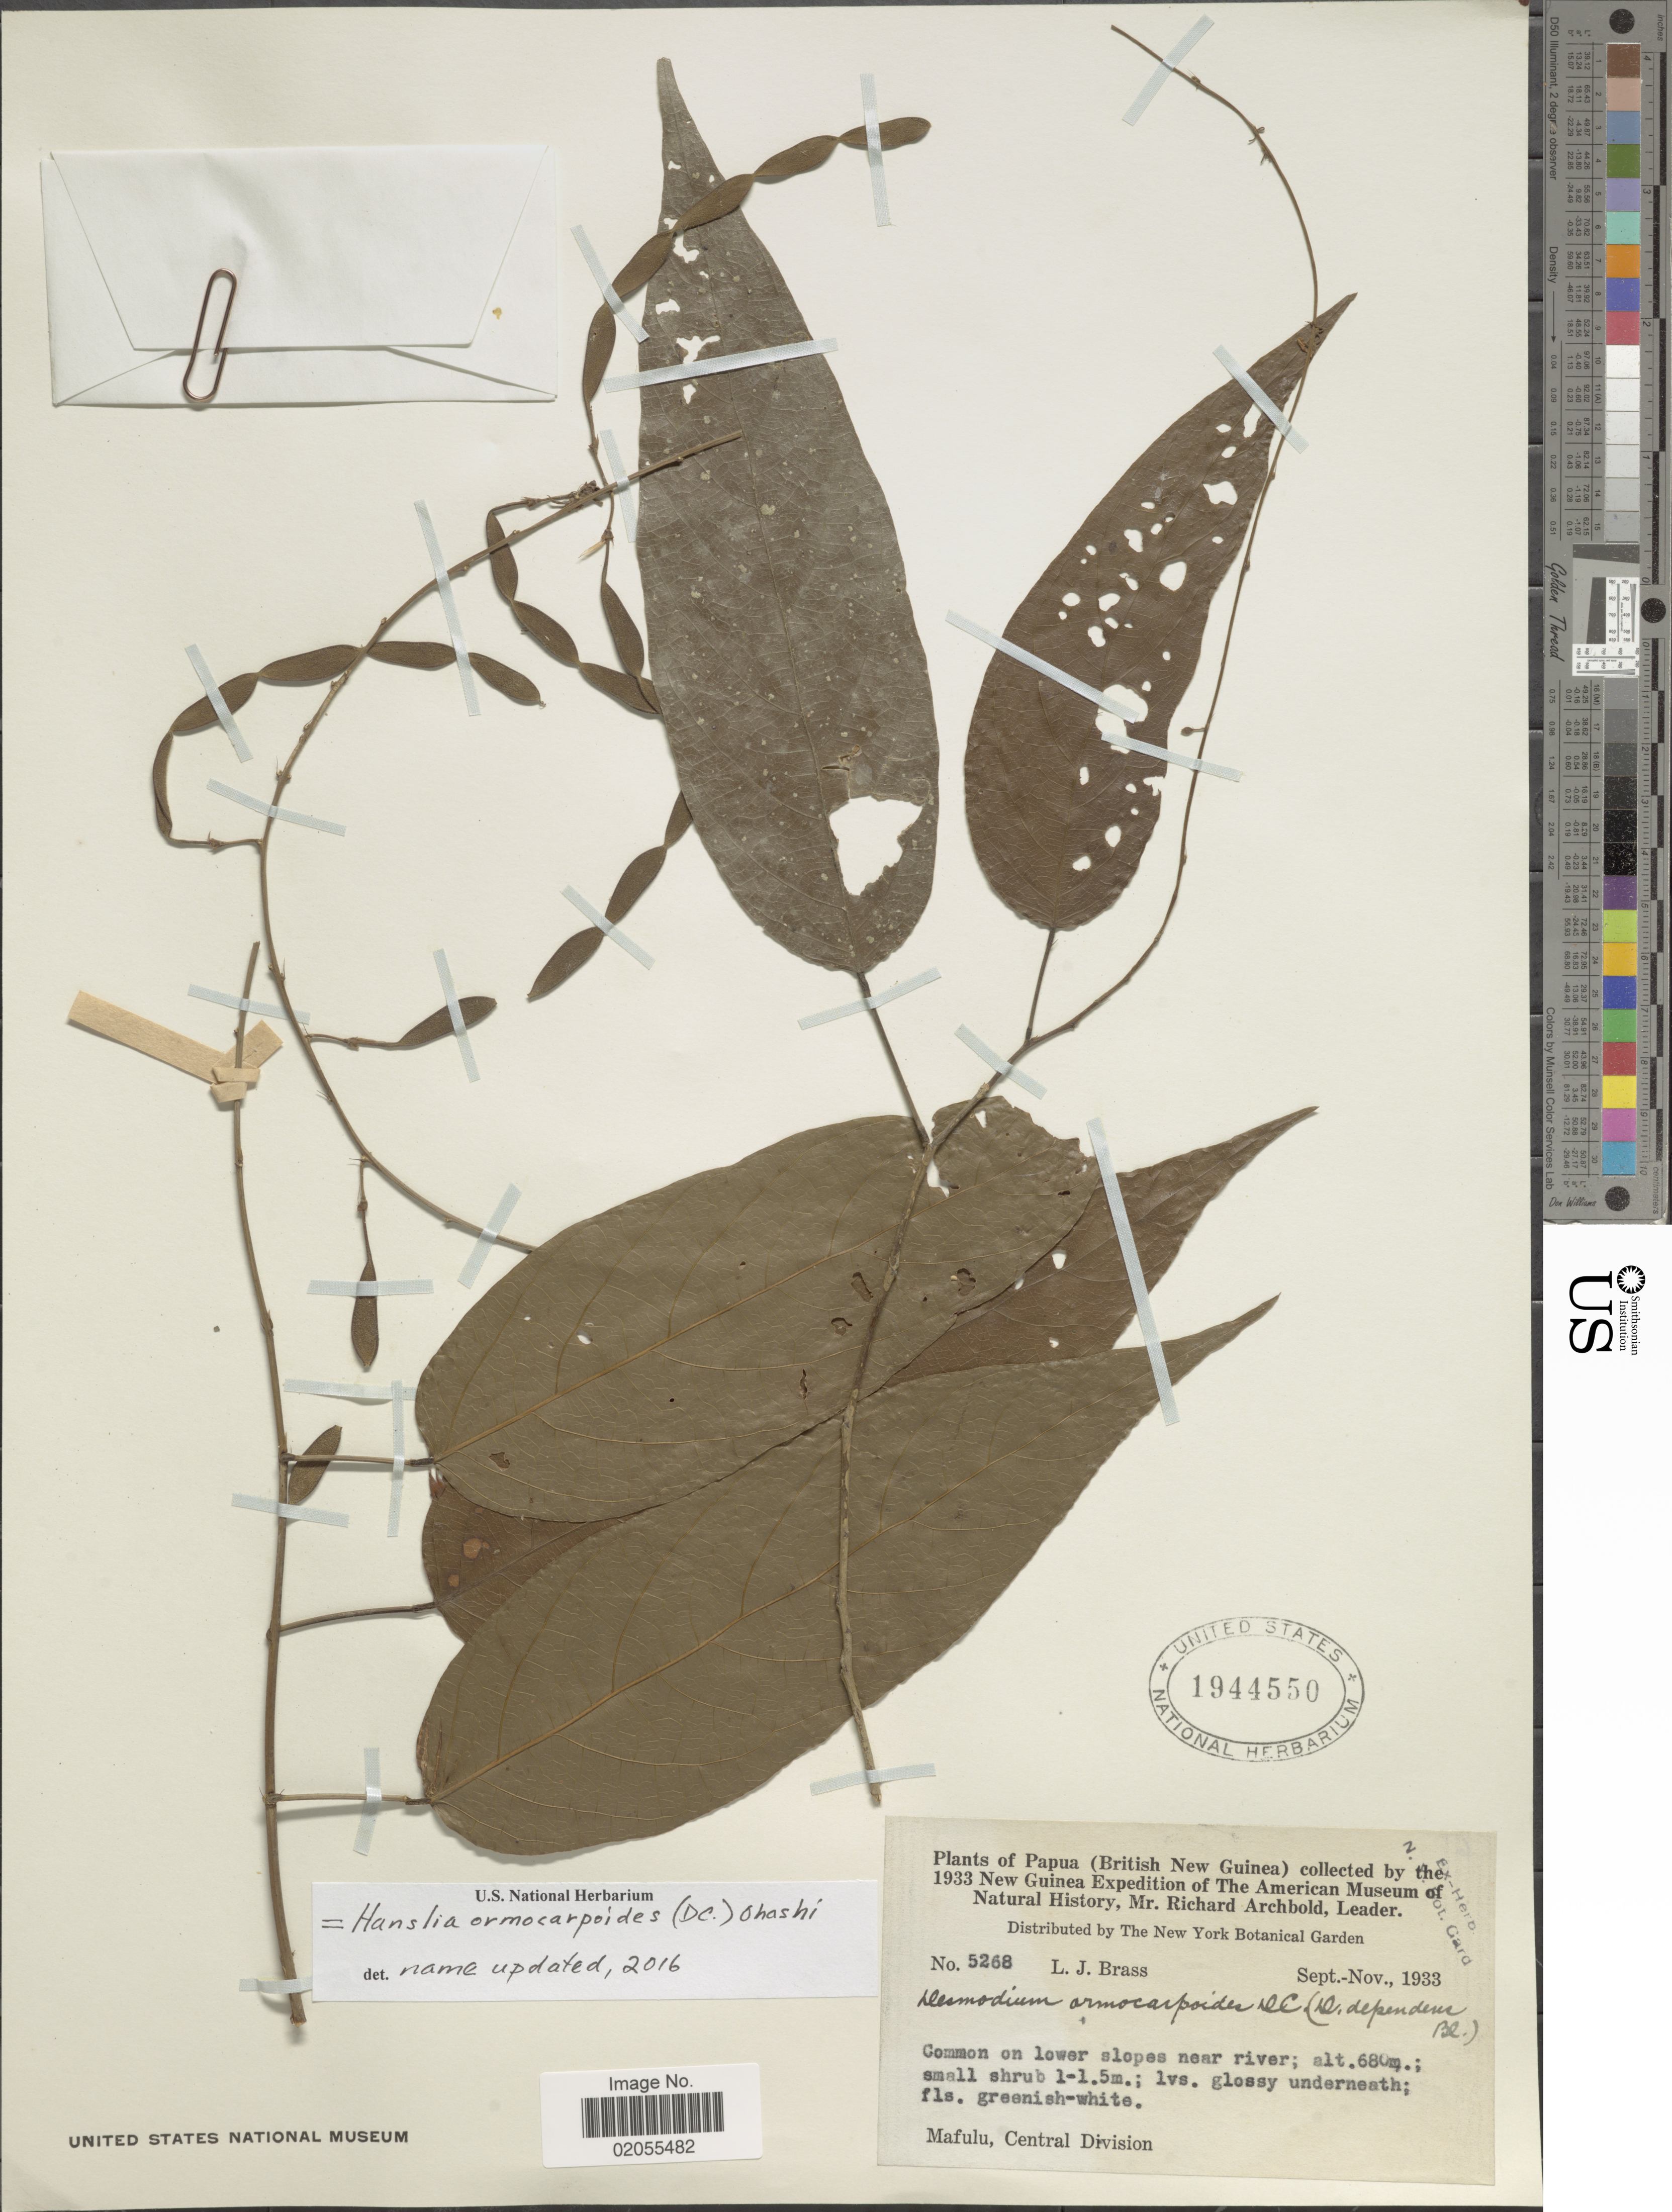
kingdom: Plantae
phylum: Tracheophyta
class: Magnoliopsida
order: Fabales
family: Fabaceae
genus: Hanslia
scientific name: Hanslia ormocarpoides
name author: (DC.) H. Ohashi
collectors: L. J. Brass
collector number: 5268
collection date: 1933-09/1933-11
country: Papua New Guinea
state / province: Central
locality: Papua (British New Guinea), Mafulu, Central Division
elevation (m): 680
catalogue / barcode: US 1944550